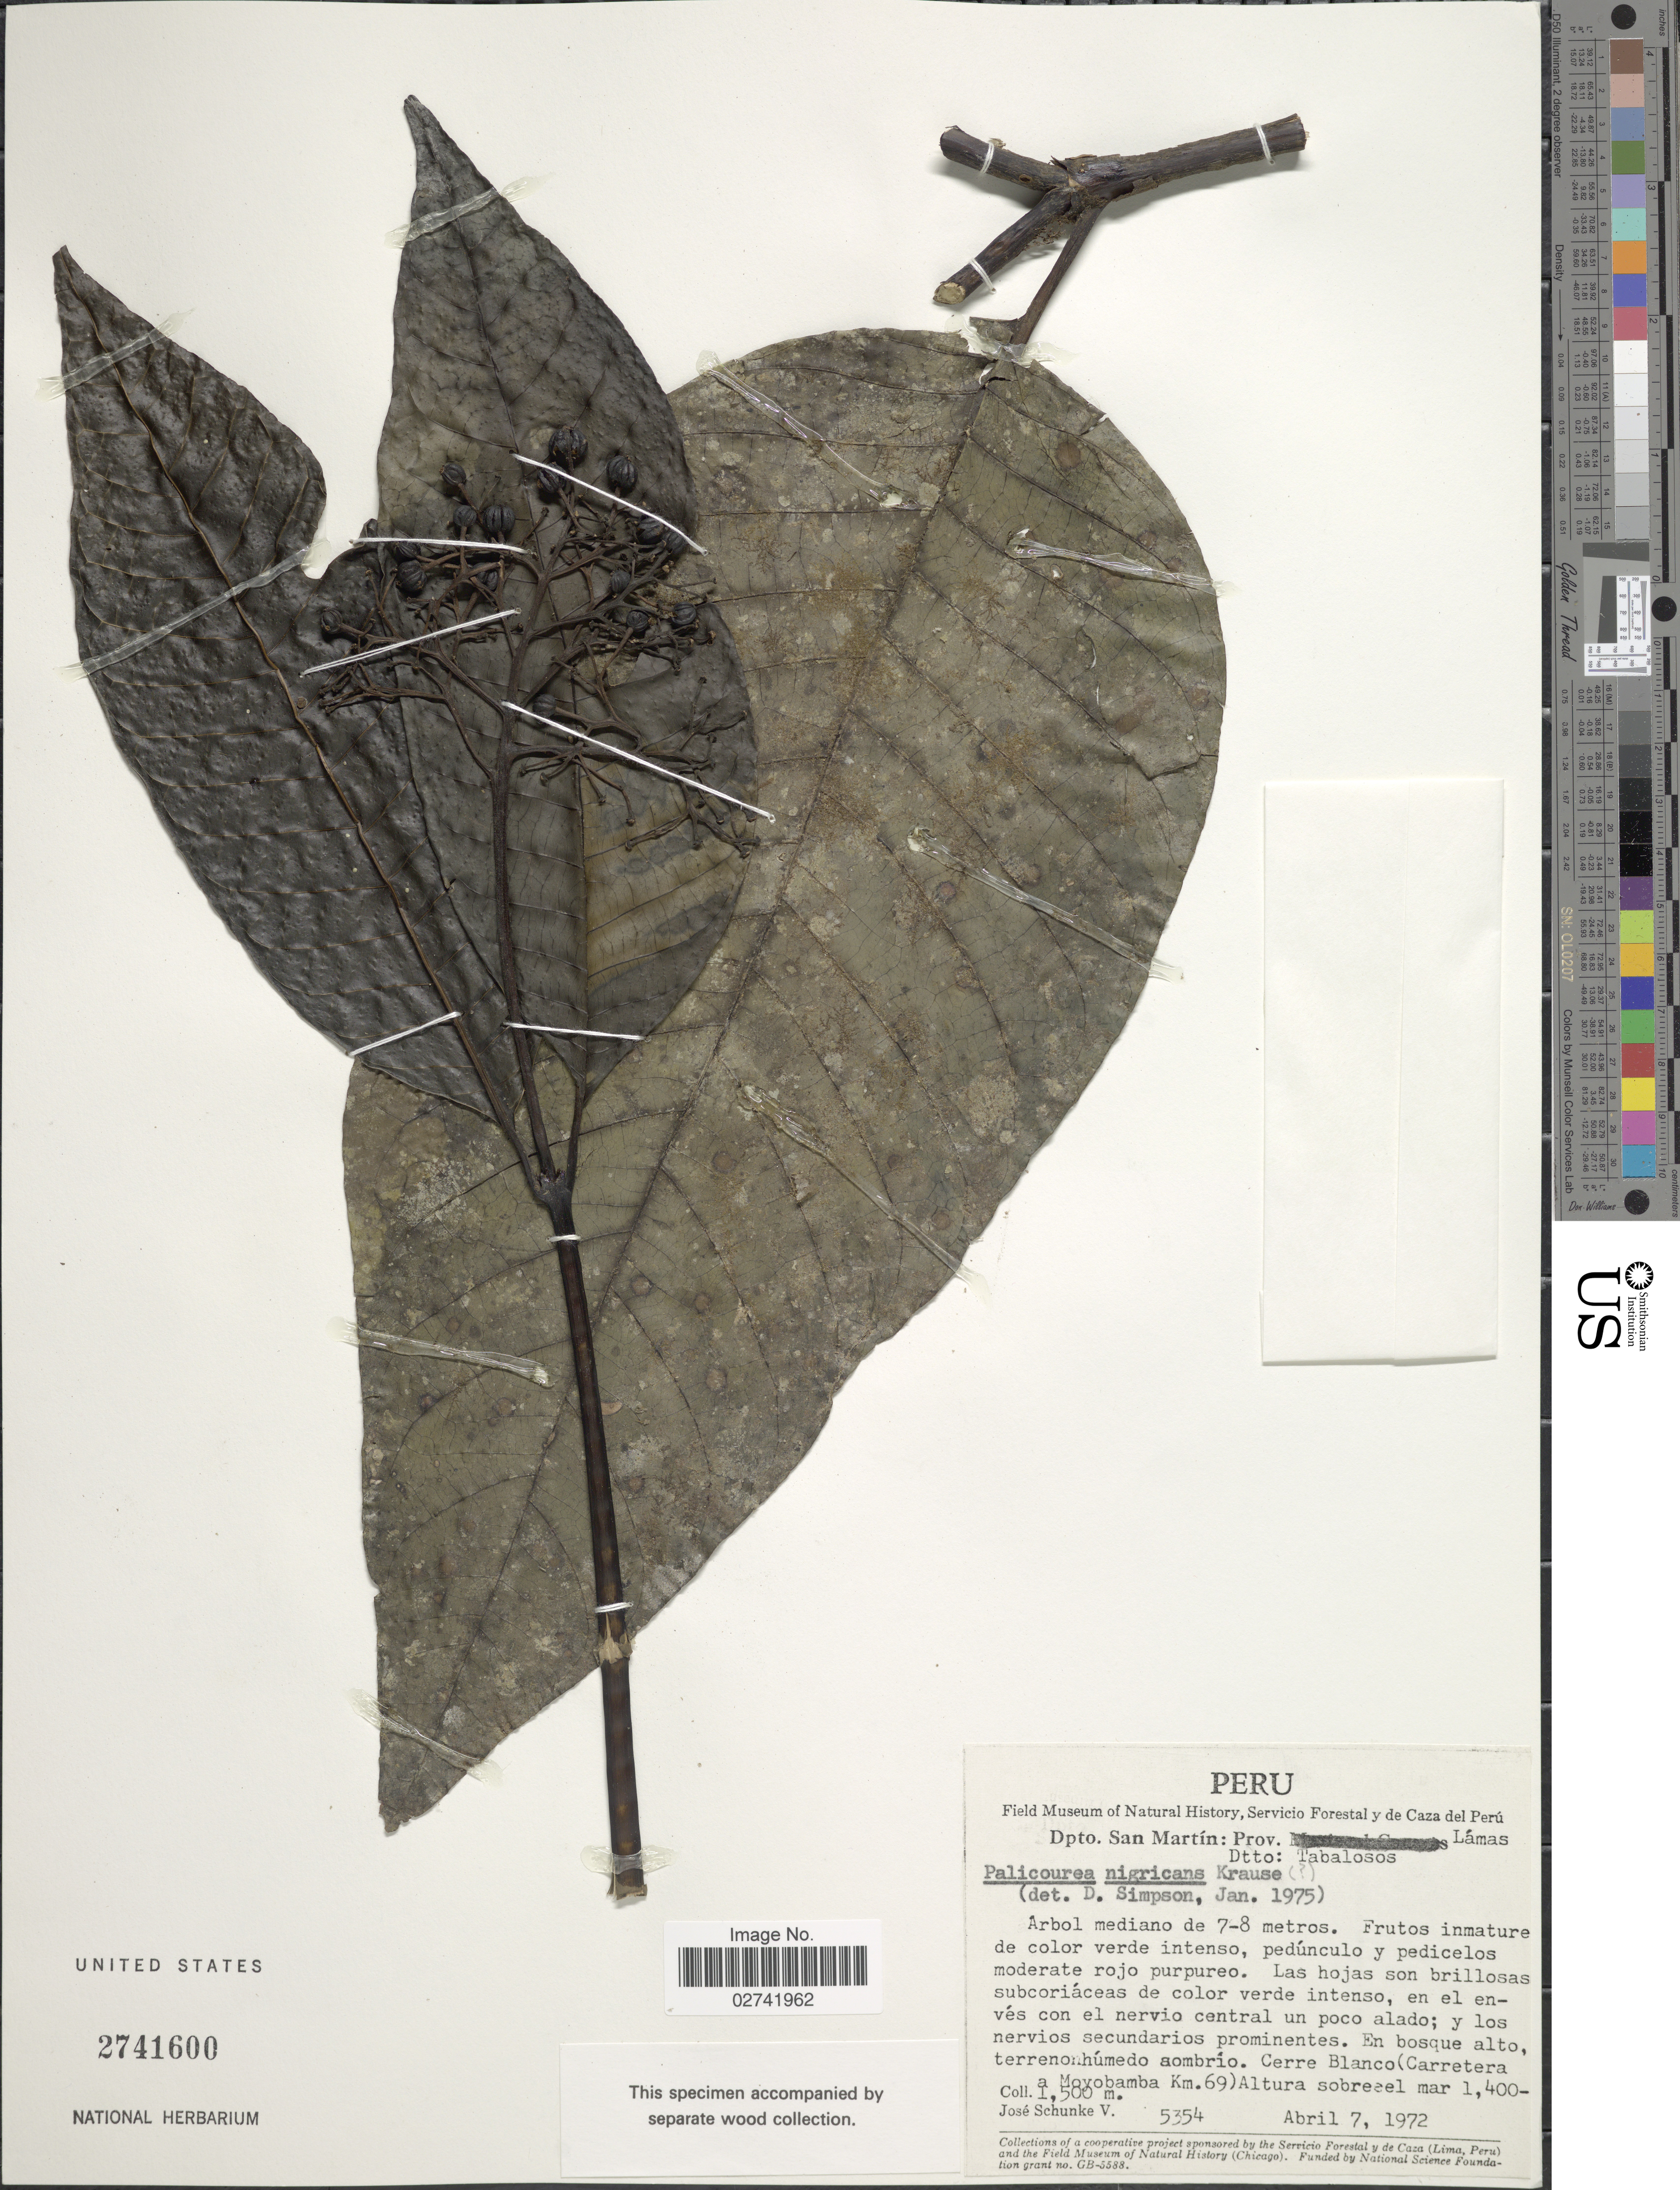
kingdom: Plantae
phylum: Tracheophyta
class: Magnoliopsida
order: Gentianales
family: Rubiaceae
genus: Palicourea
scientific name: Palicourea nigricans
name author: Krause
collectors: J. Schunke Vigo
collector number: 5354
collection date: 1972-04-07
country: Peru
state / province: San Martín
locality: Prov. Lamas. Dtto. Tabalosos. Cerro Blanco (Carretera a Moyobamba Km. 69)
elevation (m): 1400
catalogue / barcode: US 2741600